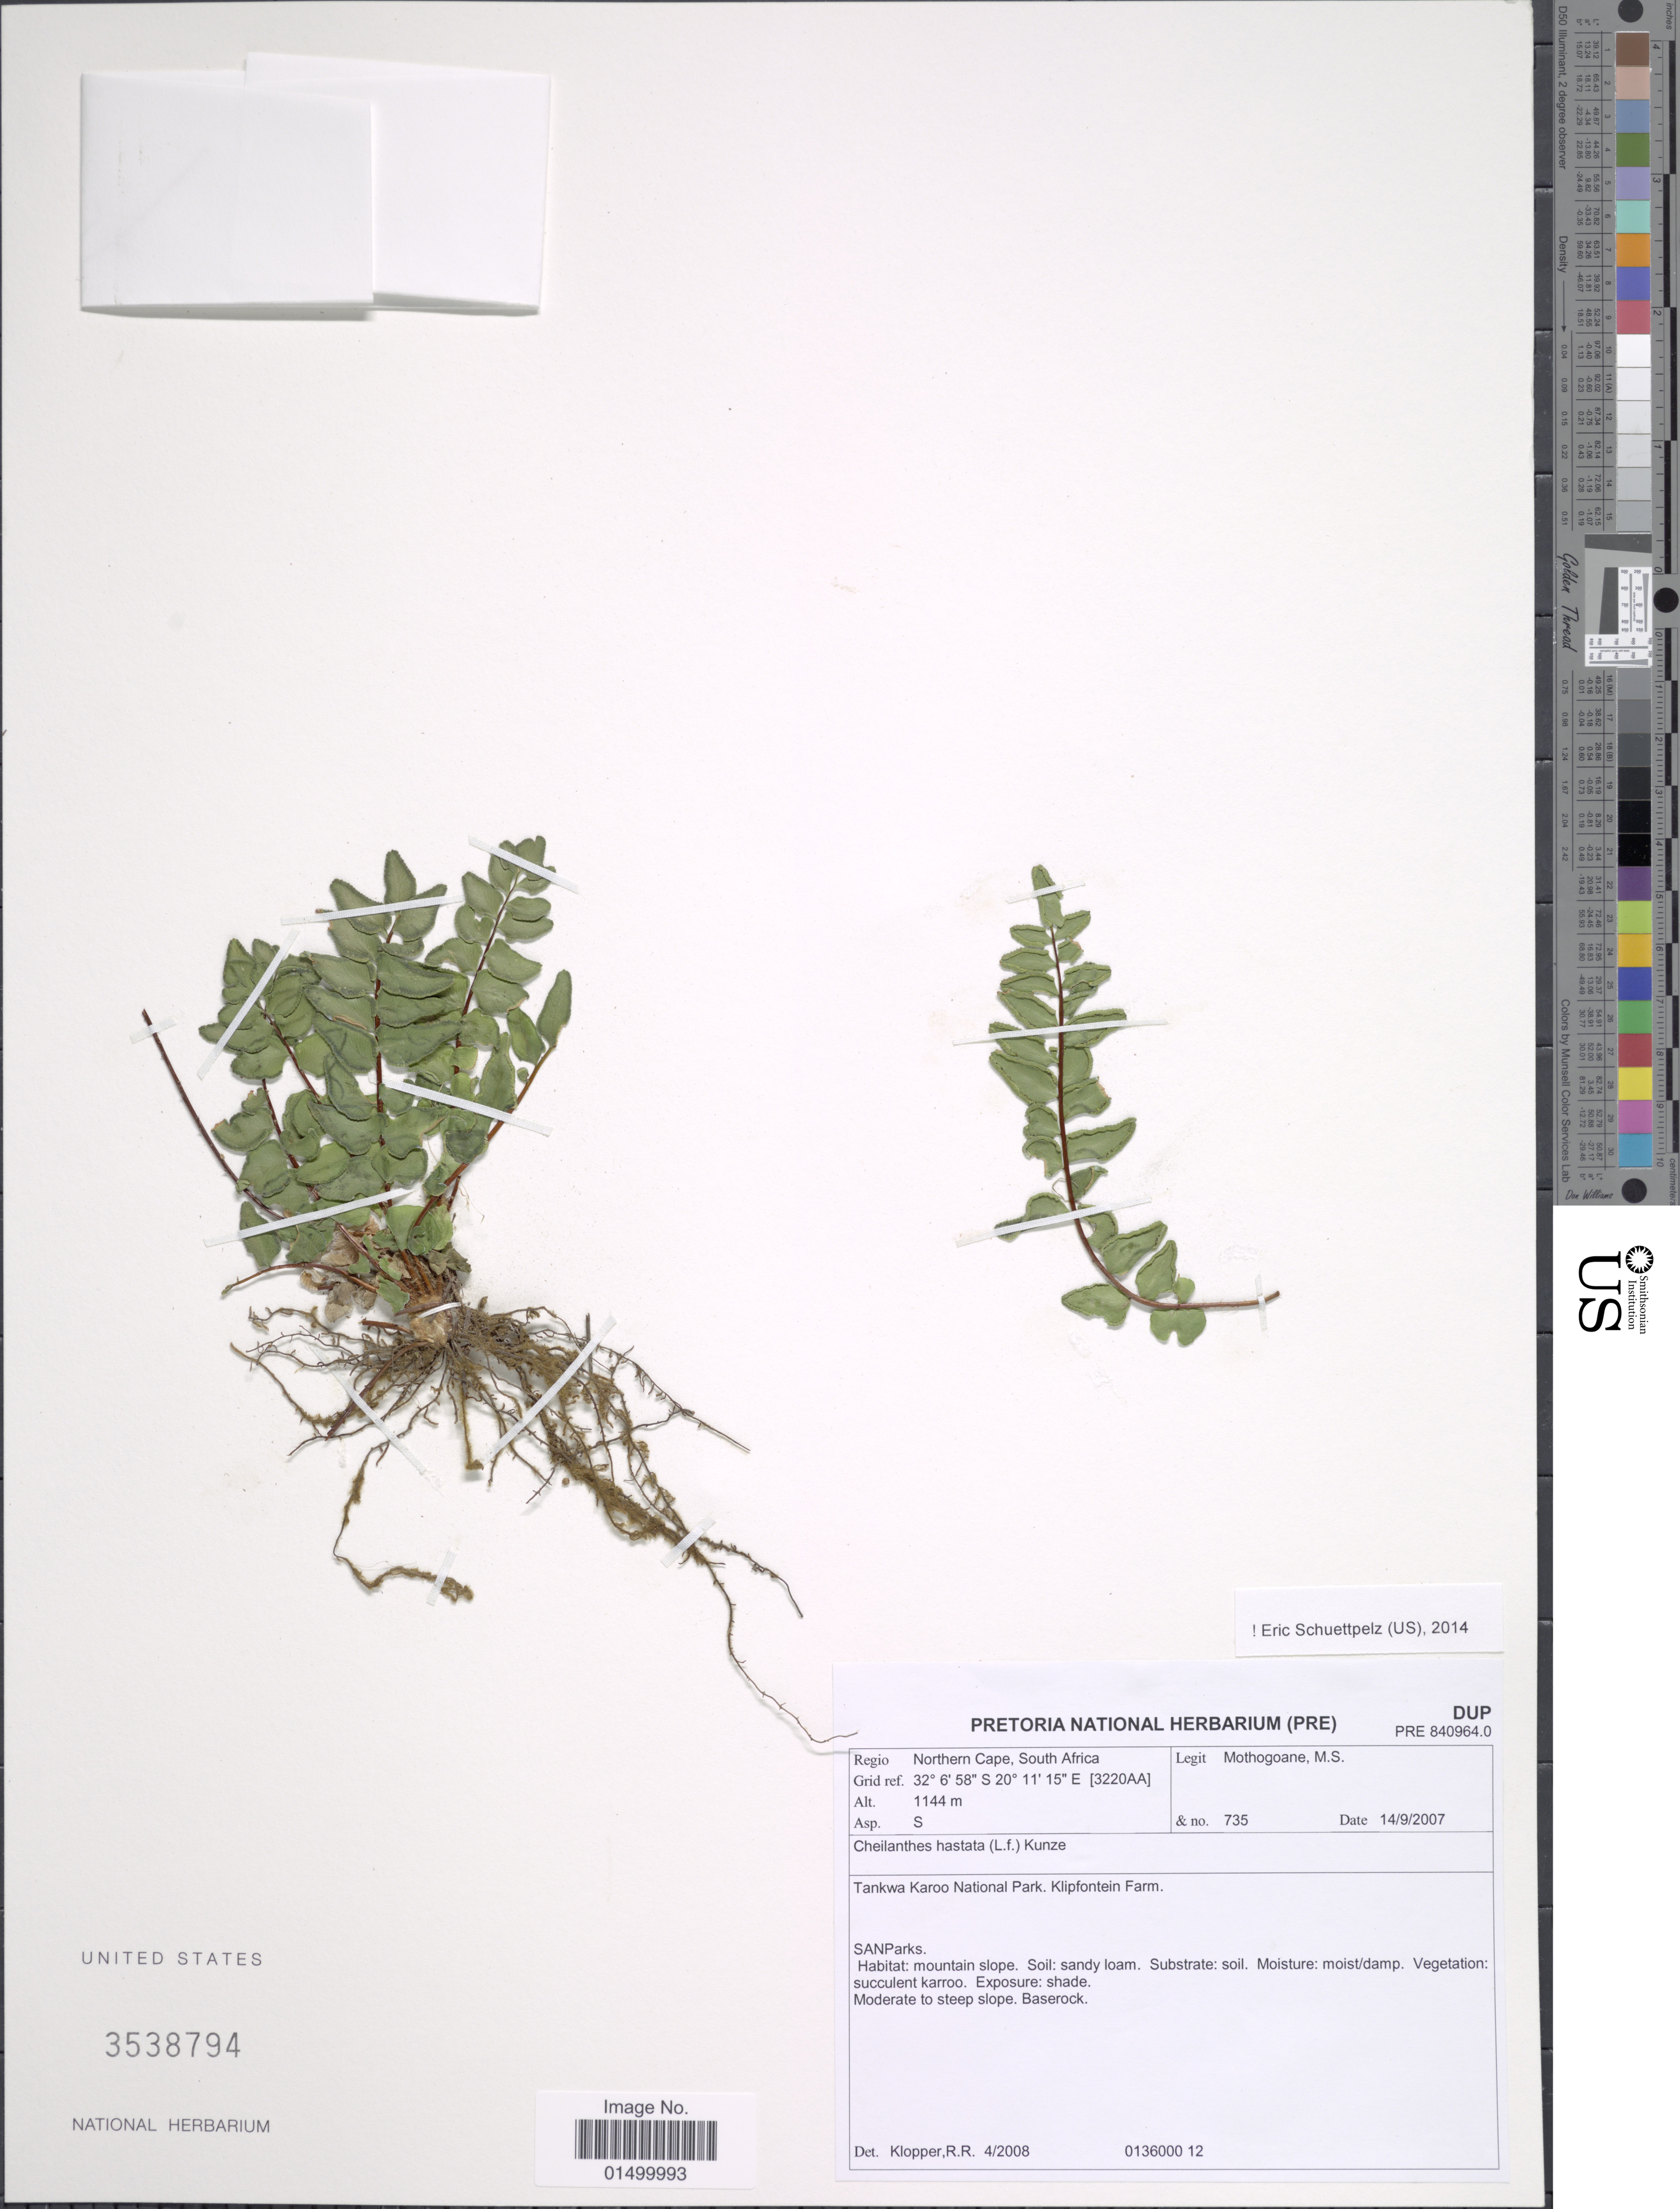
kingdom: Plantae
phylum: Tracheophyta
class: Polypodiopsida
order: Polypodiales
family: Pteridaceae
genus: Cheilanthes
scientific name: Cheilanthes hastata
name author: (L. f.) Kunze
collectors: M. Mothogoane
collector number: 735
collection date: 2007-09-14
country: South Africa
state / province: Northern Cape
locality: SANPark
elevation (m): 1144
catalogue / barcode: US 3538794